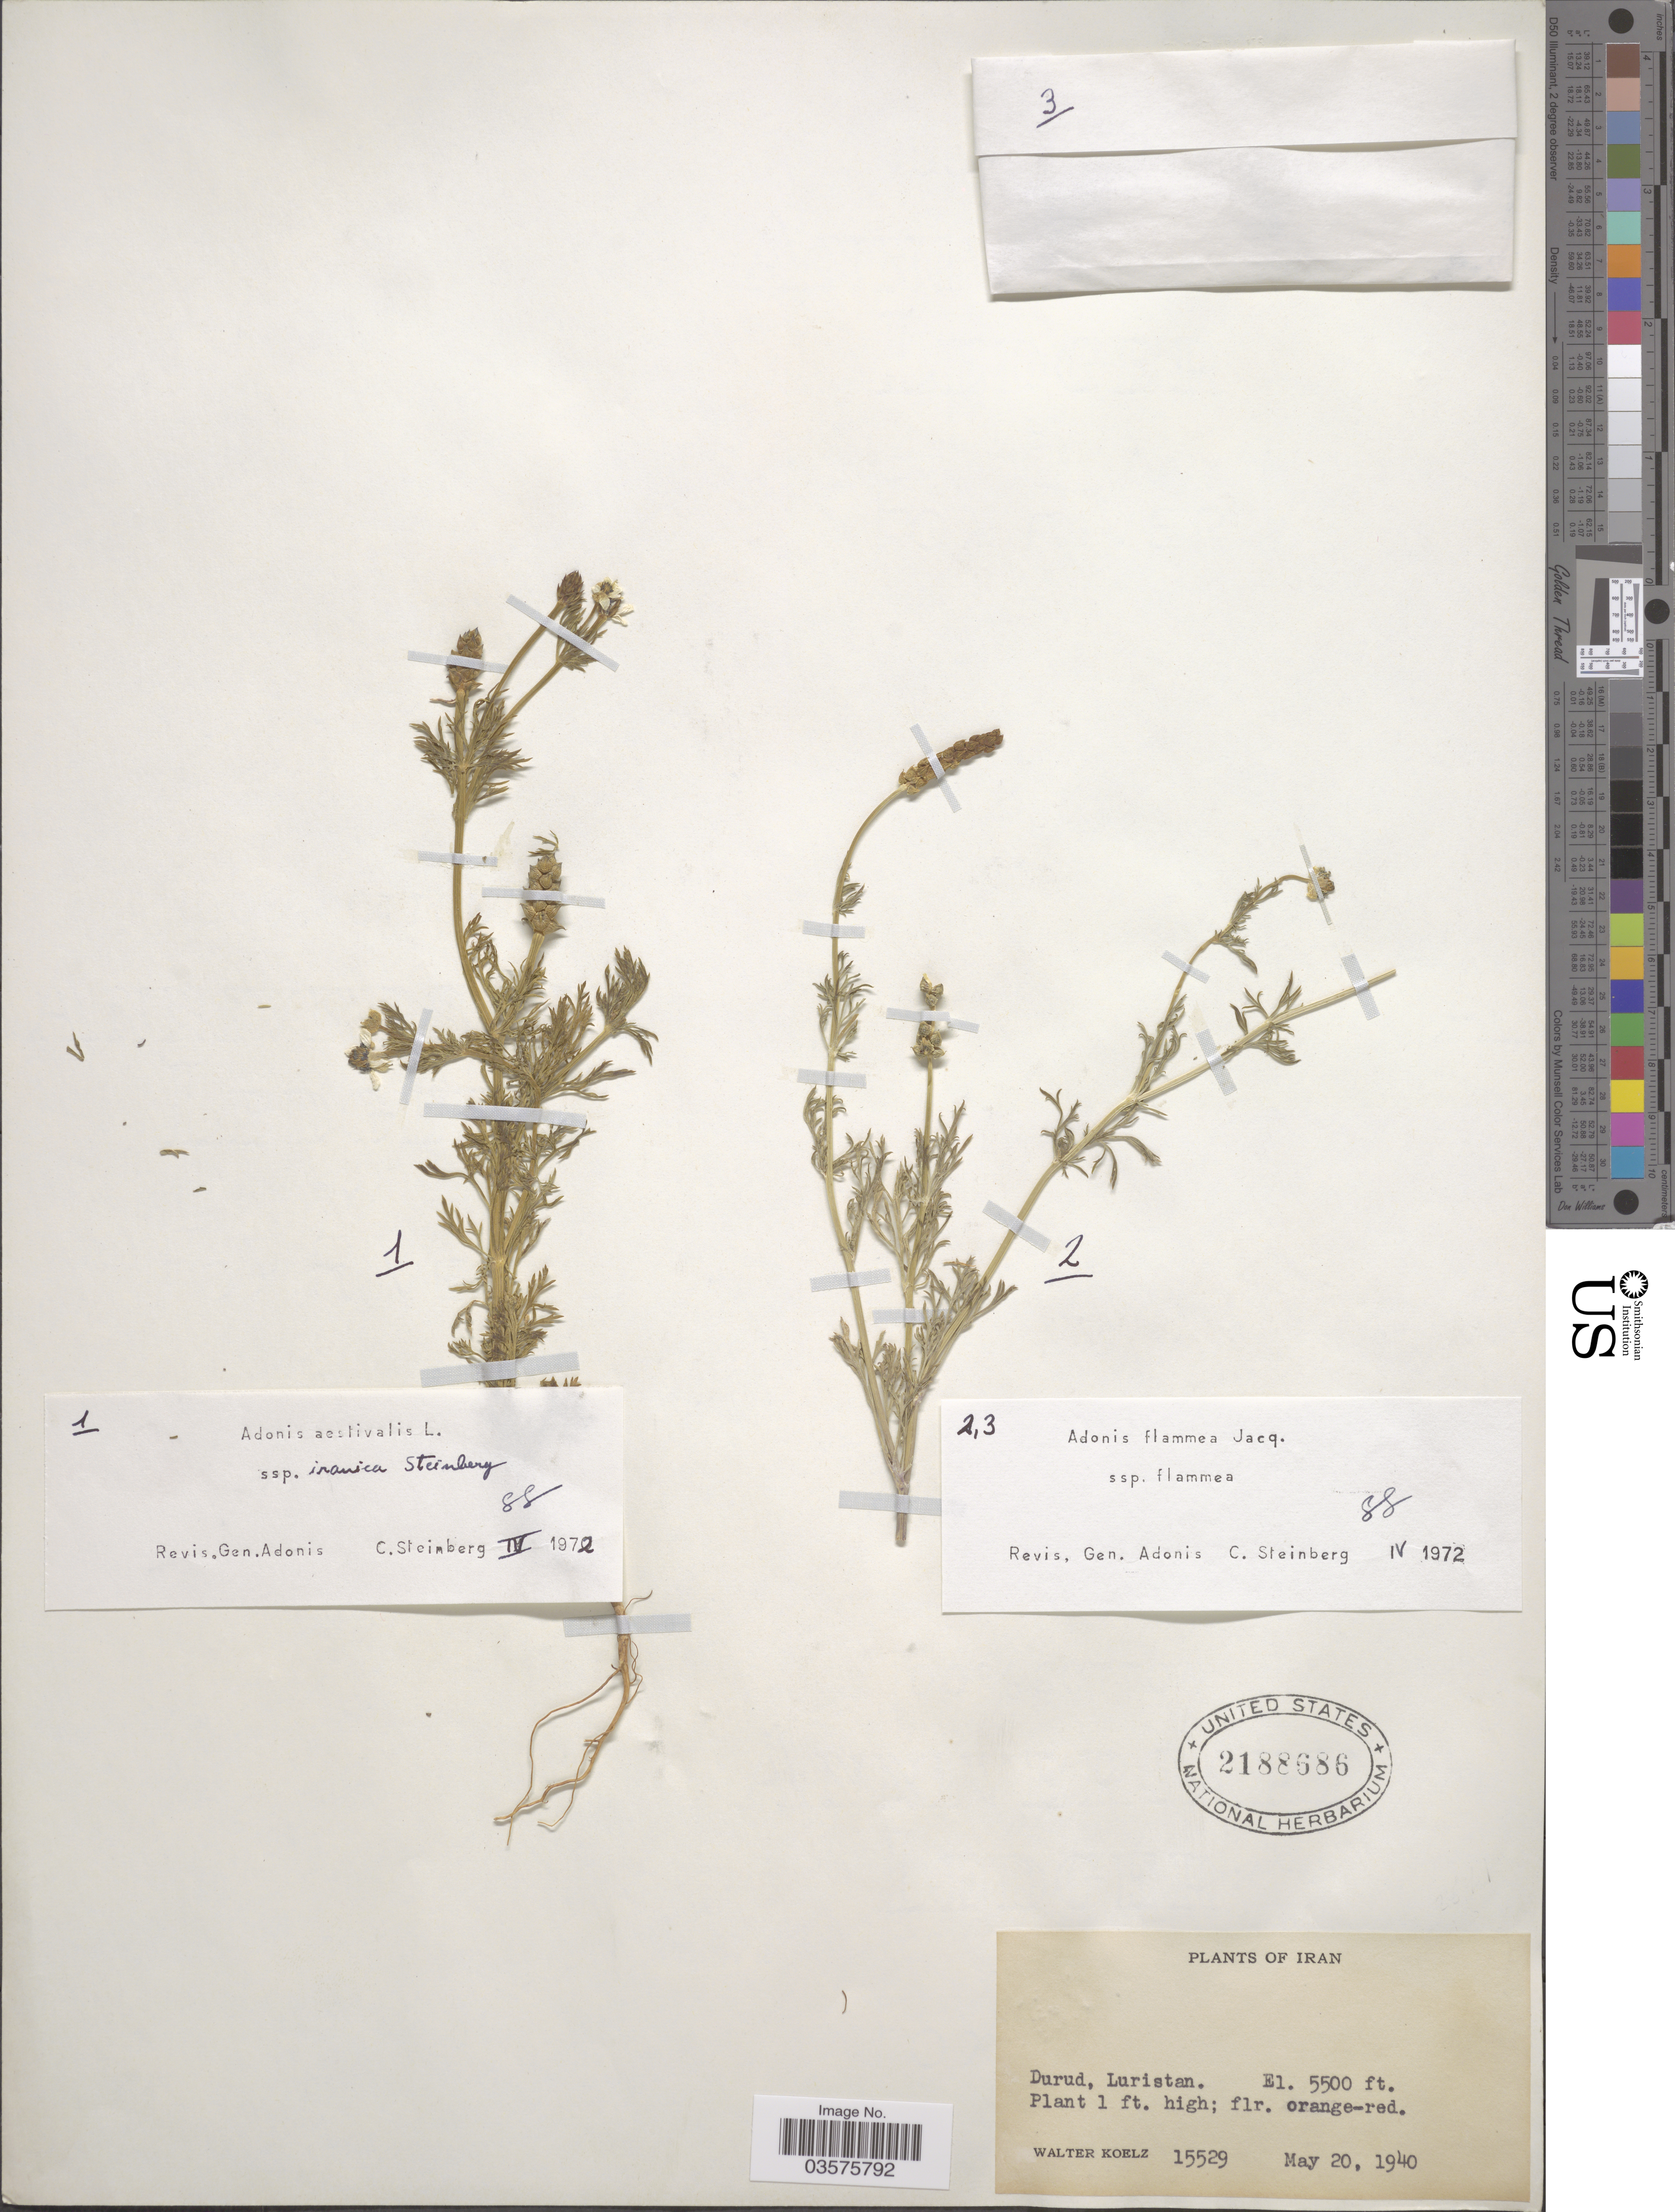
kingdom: Plantae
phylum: Tracheophyta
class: Magnoliopsida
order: Ranunculales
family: Ranunculaceae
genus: Adonis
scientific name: Adonis aestivalis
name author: L.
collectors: W. N. Koelz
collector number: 15529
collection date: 1940-05-20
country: Iran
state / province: Lorestan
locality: Durud, Luristan.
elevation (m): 1676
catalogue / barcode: US 2188686